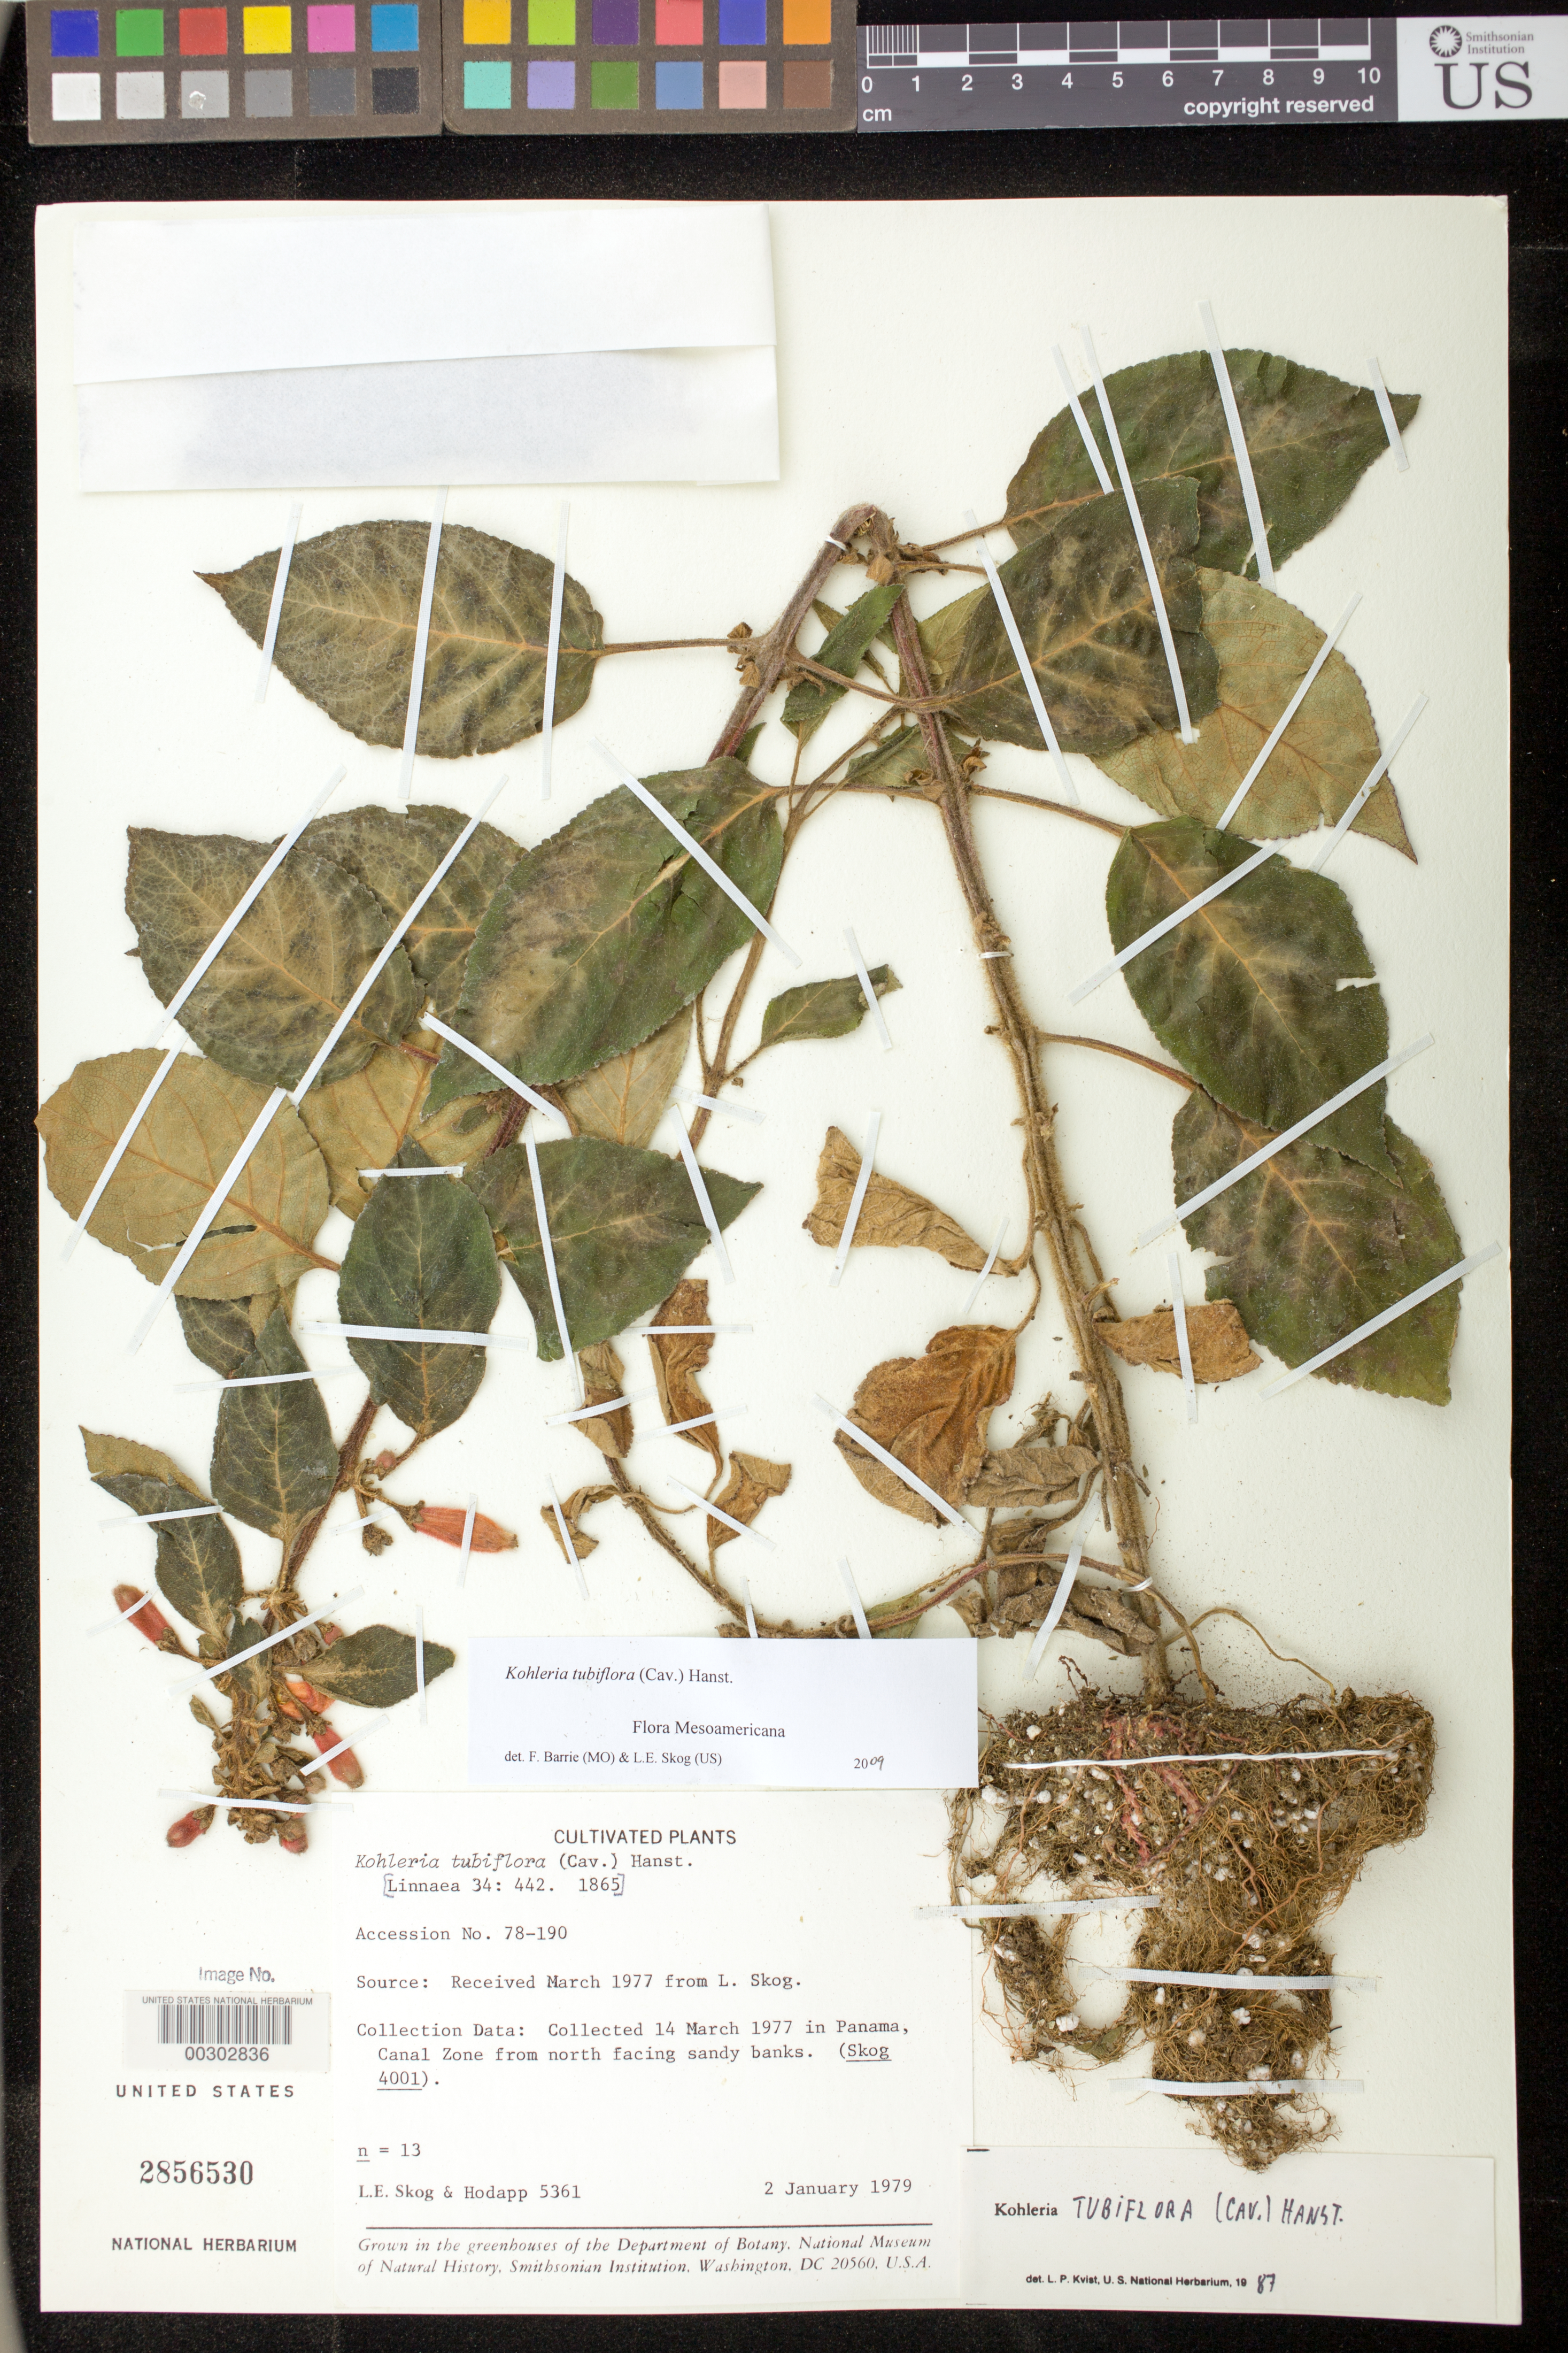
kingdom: Plantae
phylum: Tracheophyta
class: Magnoliopsida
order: Lamiales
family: Gesneriaceae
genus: Kohleria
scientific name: Kohleria tubiflora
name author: (Cav.) Hanst.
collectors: L. E. Skog & S. Hodapp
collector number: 5361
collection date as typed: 02 Jan 1979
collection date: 1979-01-02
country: Panama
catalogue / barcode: US 2856530